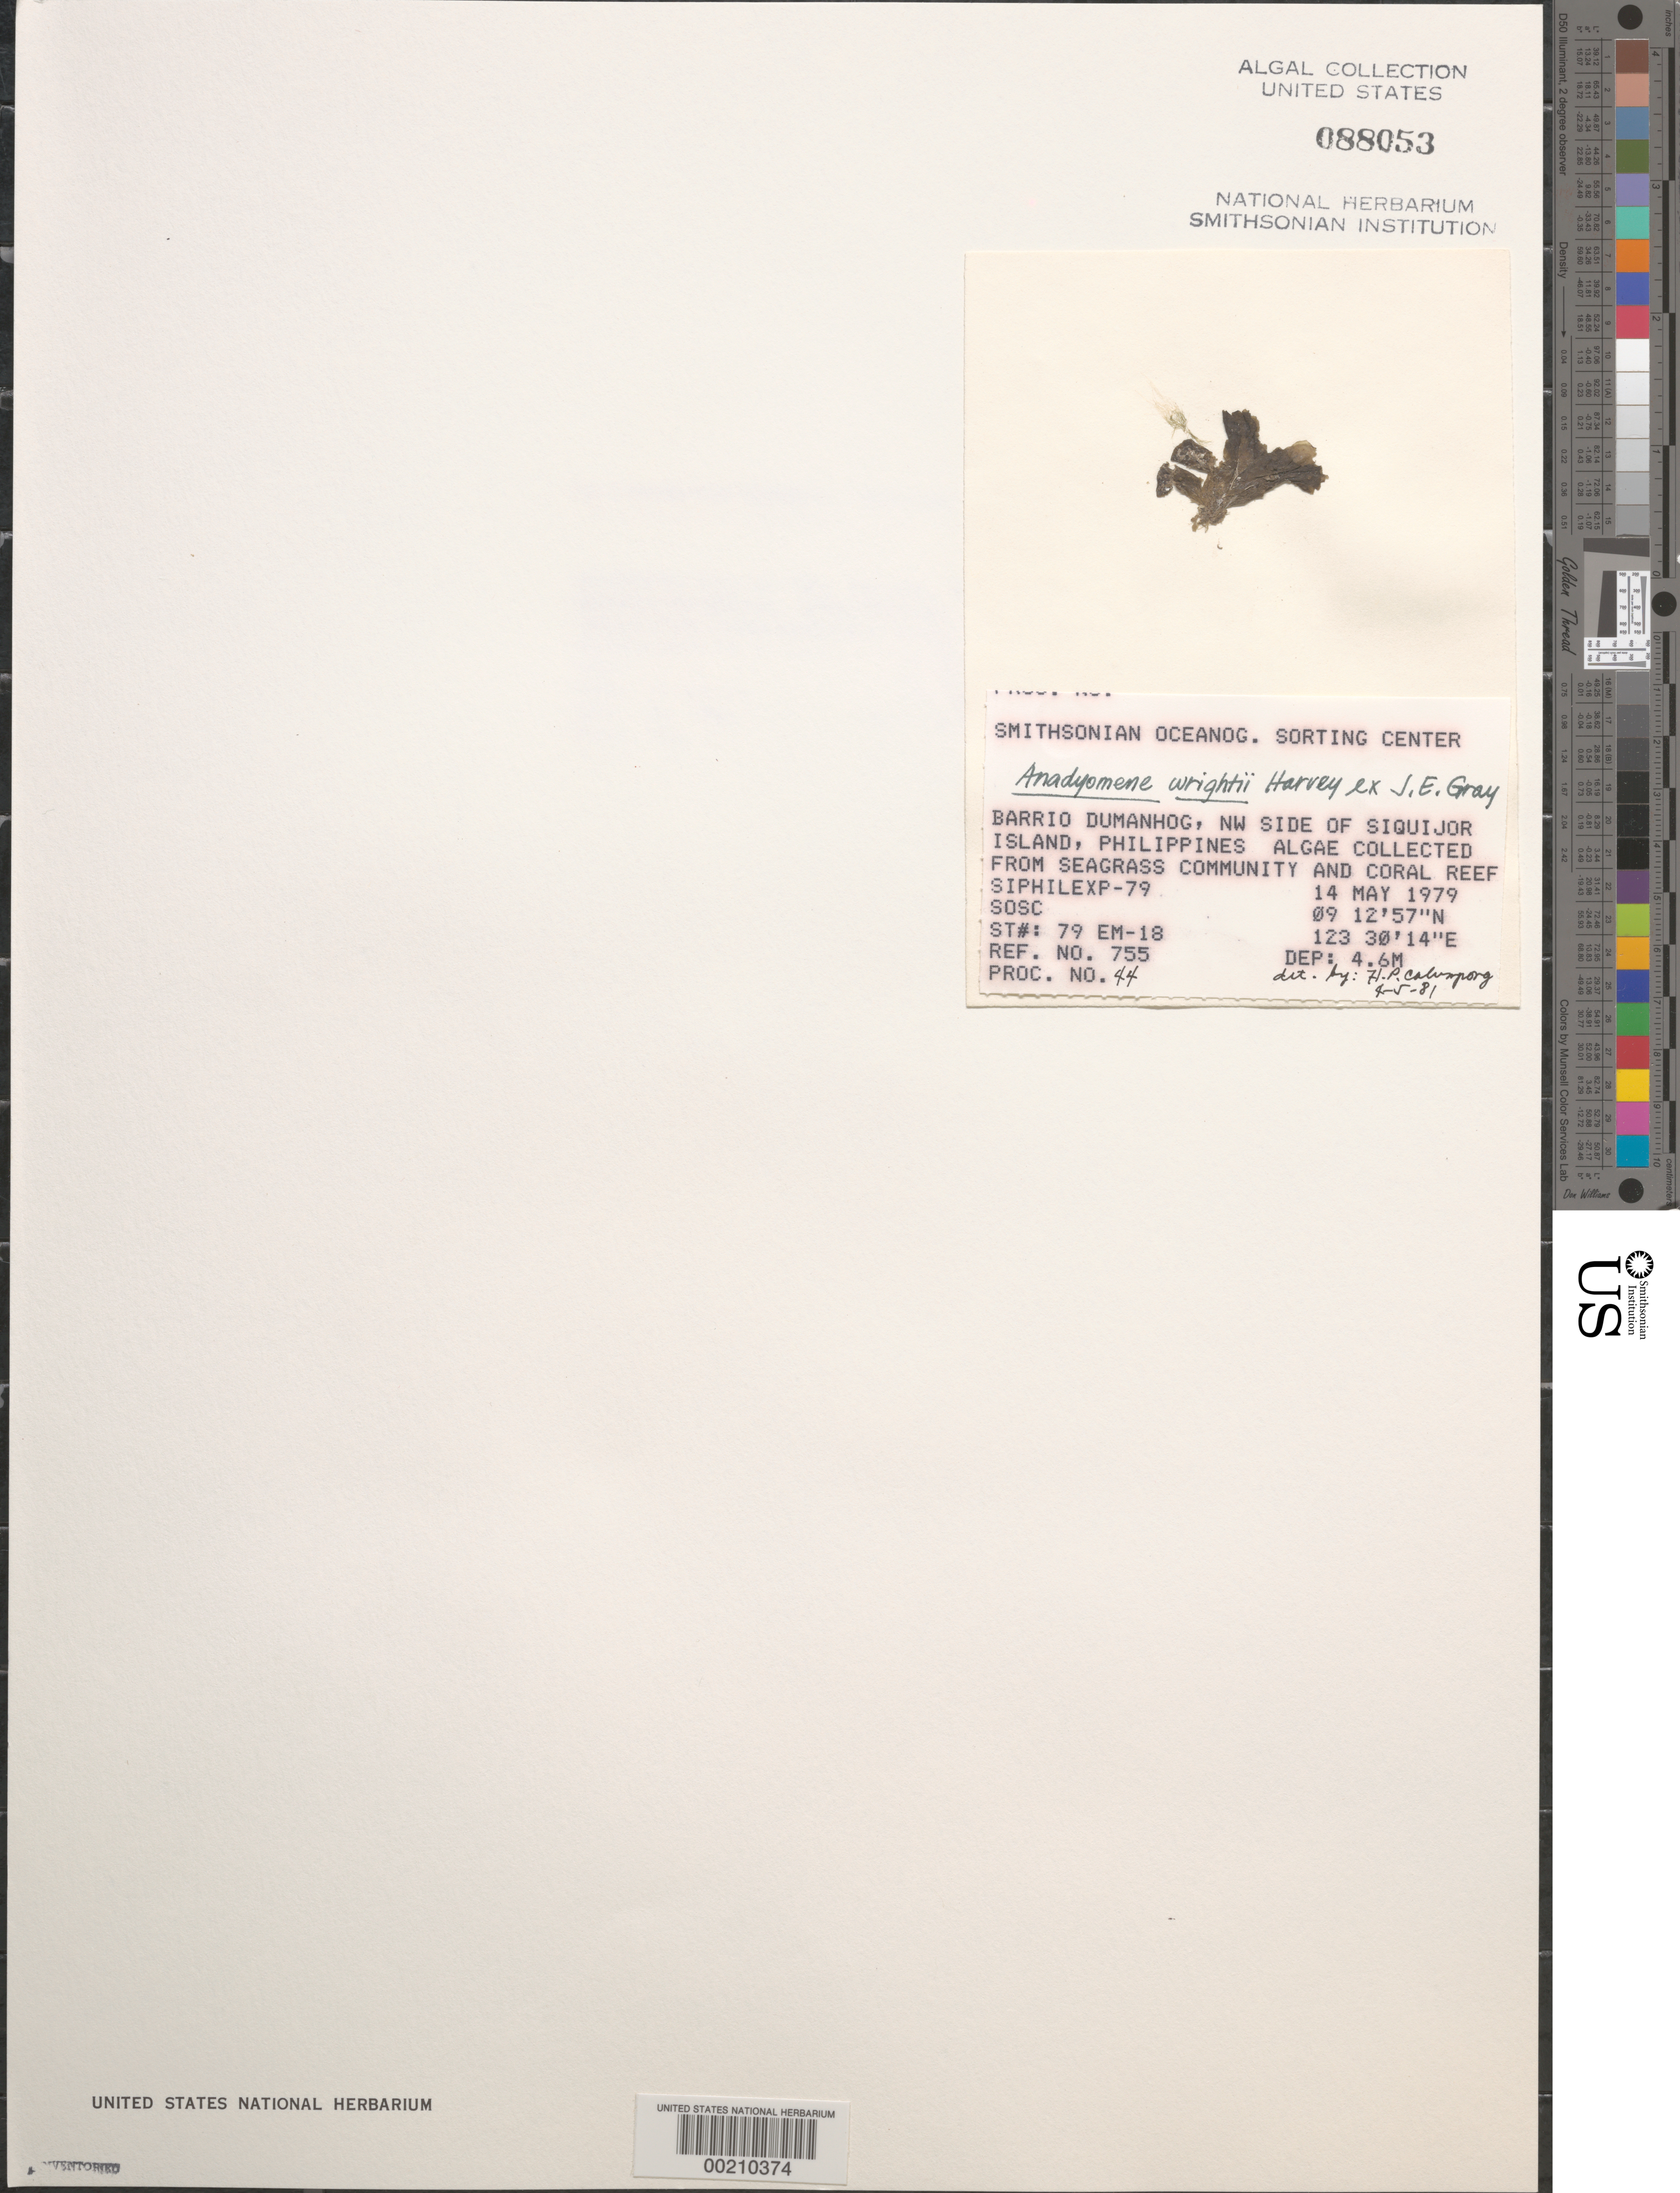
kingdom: Plantae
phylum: Chlorophyta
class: Ulvophyceae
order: Cladophorales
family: Anadyomenaceae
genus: Anadyomene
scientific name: Anadyomene wrightii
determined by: Calumpong, H. P.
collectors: SOSC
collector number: Station 79 Em-18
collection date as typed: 14 Jun 1979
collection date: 1979-06-14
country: Philippines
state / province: Central Visayas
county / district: Siquijor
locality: Visayan, Barrio dumanhog, siquijor island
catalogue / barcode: US 88053